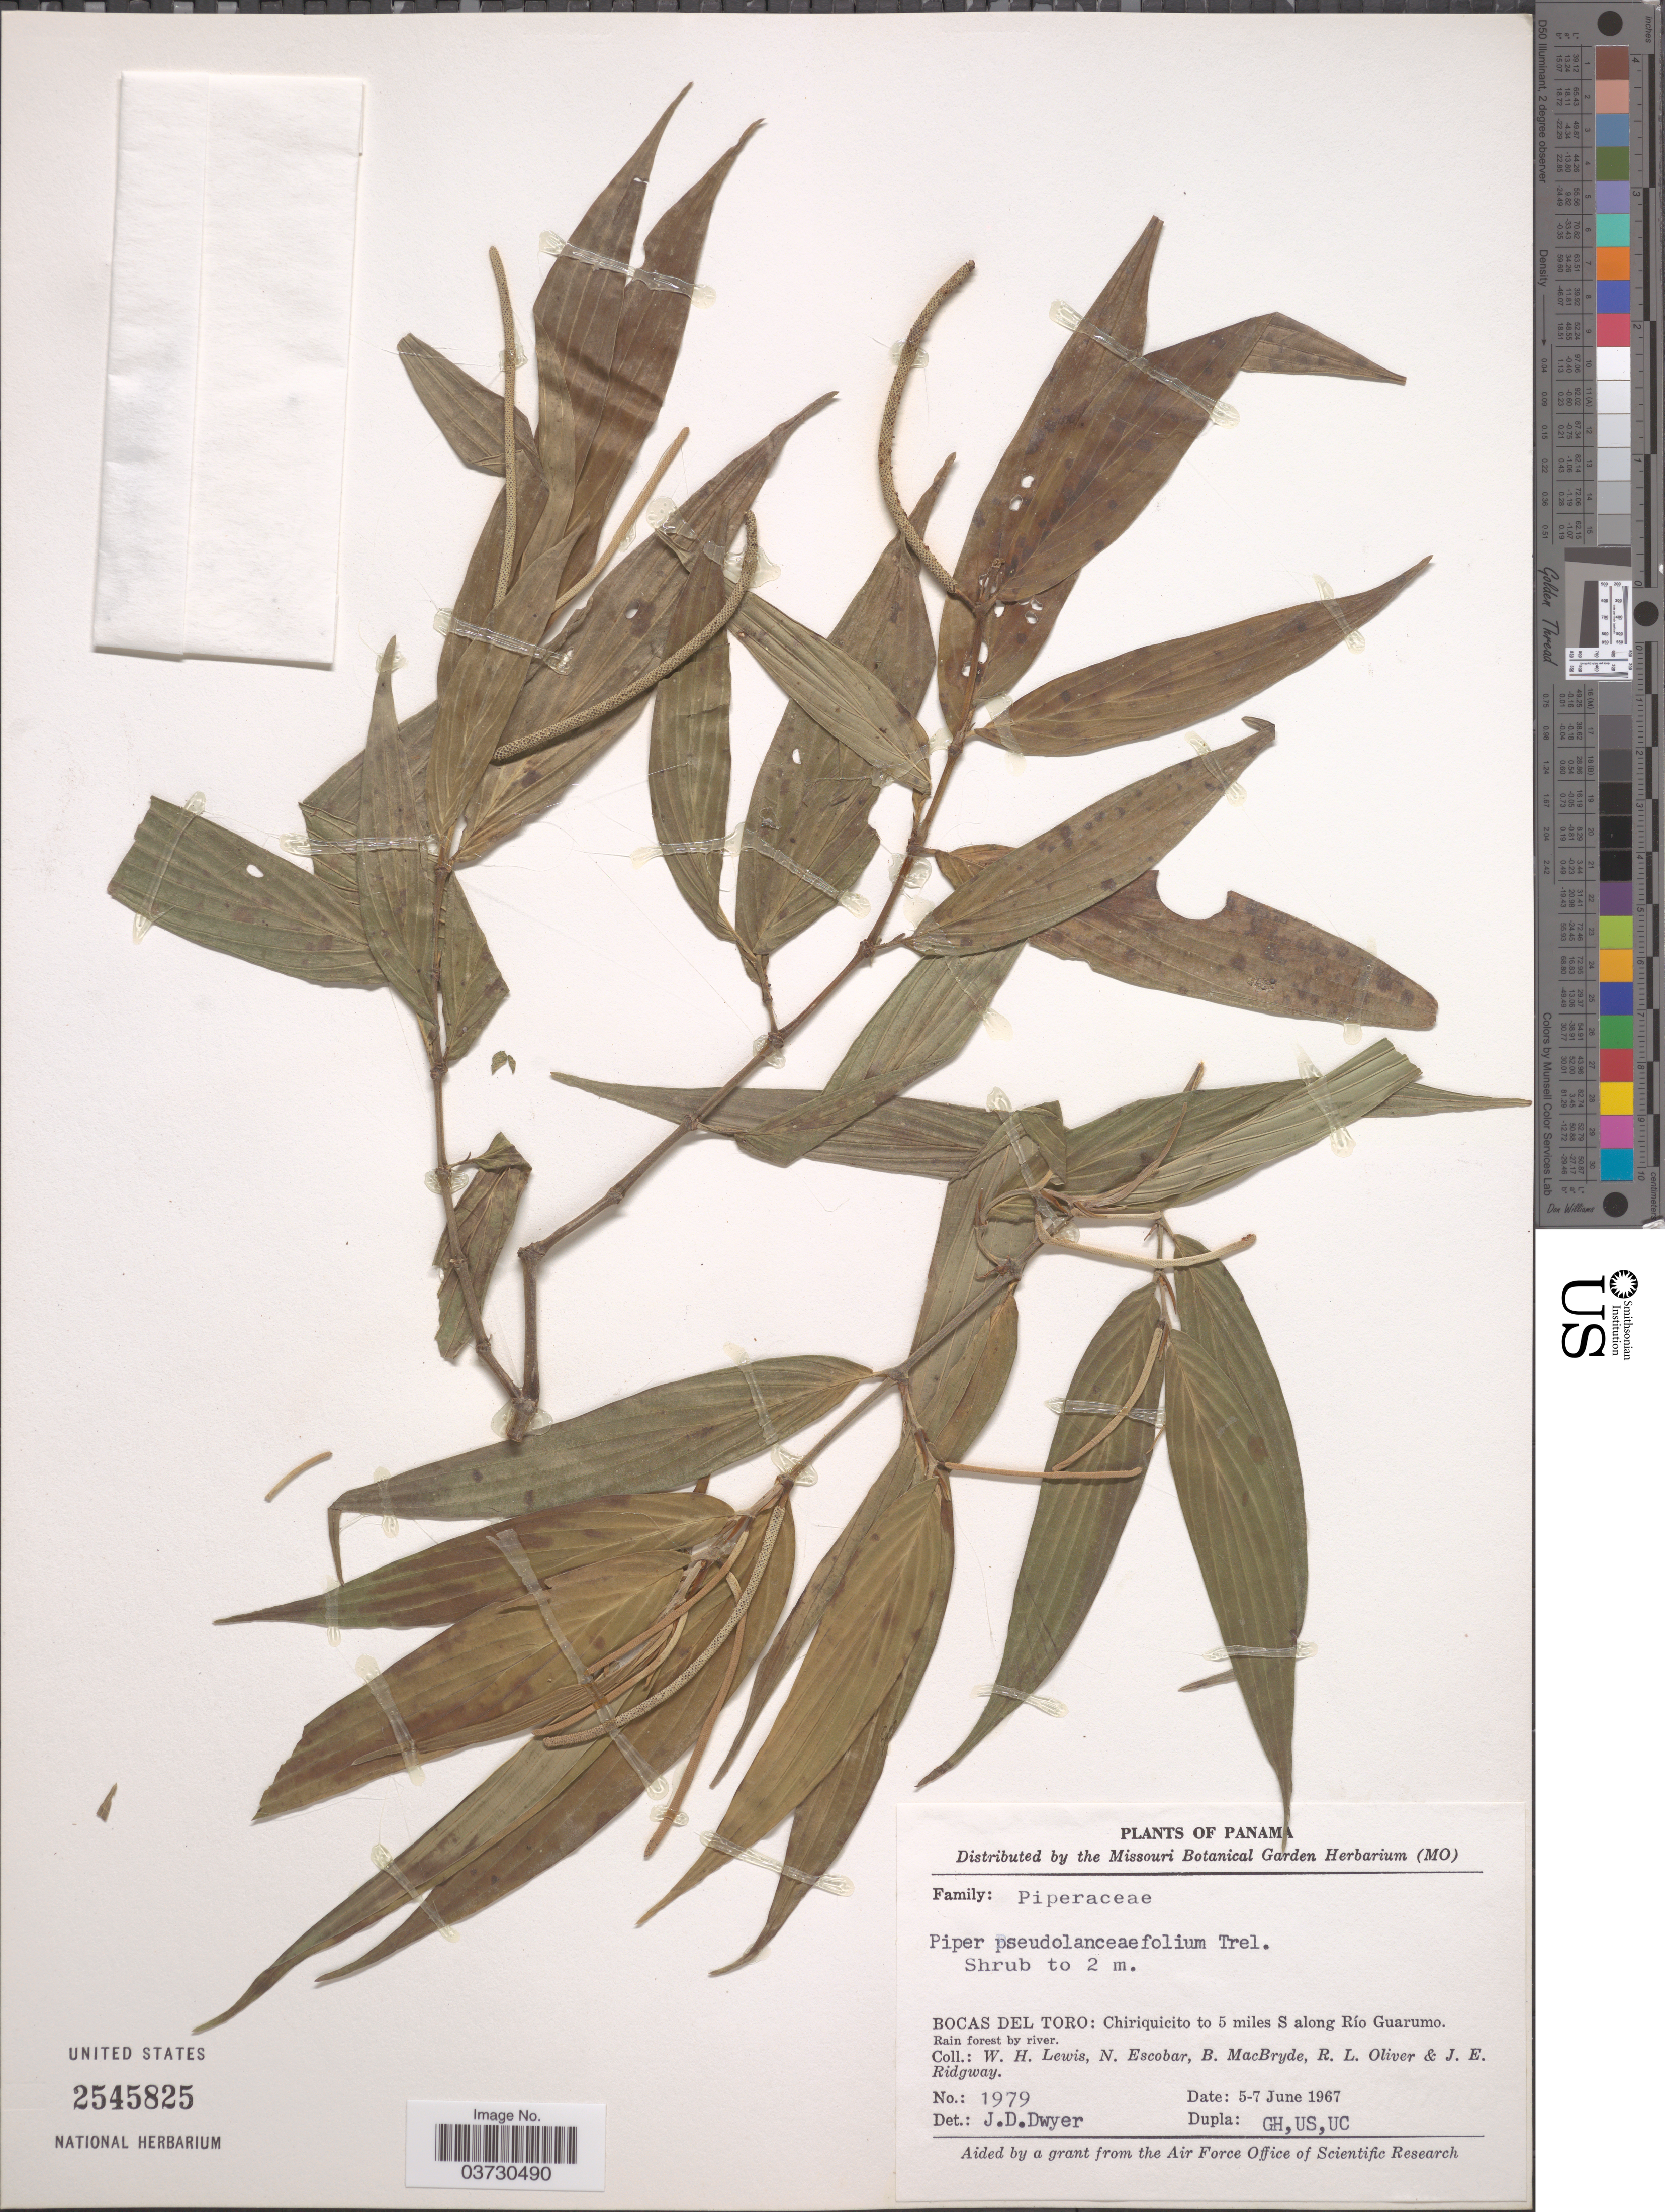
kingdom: Plantae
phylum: Tracheophyta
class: Magnoliopsida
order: Piperales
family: Piperaceae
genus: Piper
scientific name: Piper pseudolanceifolium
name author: Trel.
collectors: W. H. Lewis, N. Escobar, B. MacBryde, R. Oliver & J. Ridgway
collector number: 1979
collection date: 1967-06-05/1967-06-07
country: Panama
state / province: Bocas del Toro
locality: Chiriquicito to 5 miles S along Río Guarumo. Rainforest by river.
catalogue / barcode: US 2545825